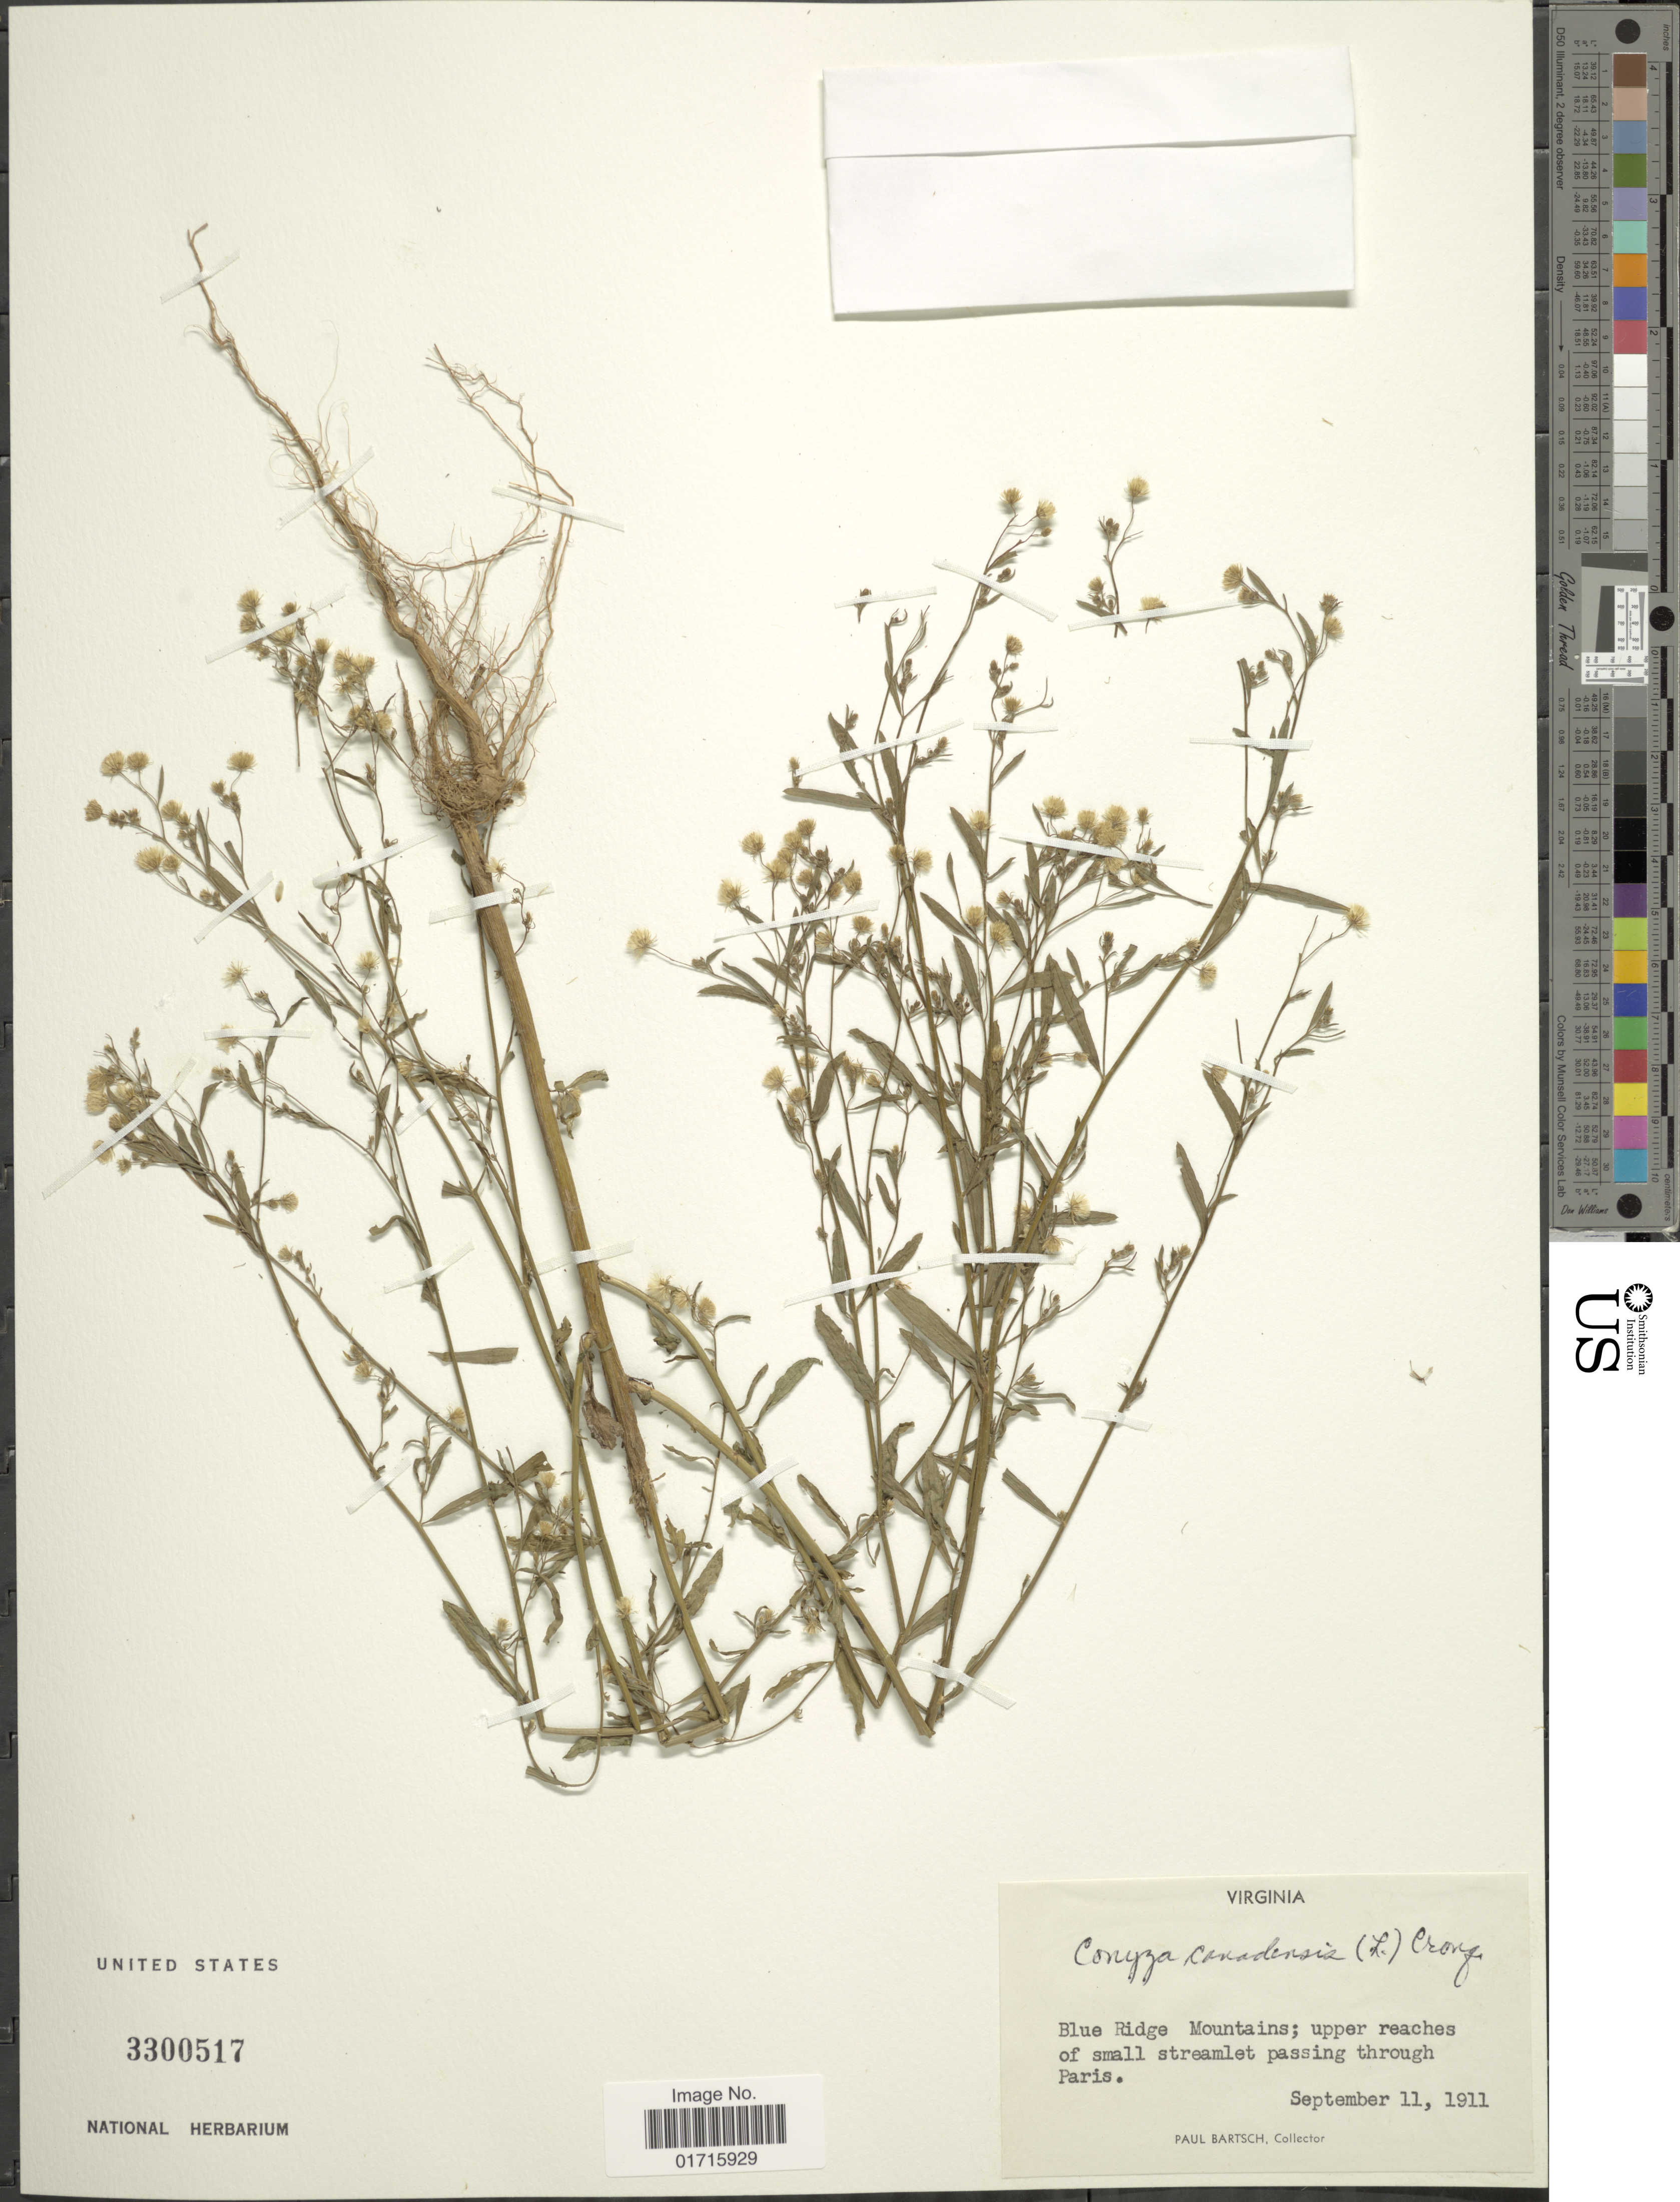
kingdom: Plantae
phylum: Tracheophyta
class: Magnoliopsida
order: Asterales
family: Asteraceae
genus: Conyza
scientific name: Conyza canadensis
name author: (L.) Cronq.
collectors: P. Bartsch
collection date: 1911-09-11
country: United States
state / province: Virginia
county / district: Fauquier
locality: Blue Ridge Mountains; upper reaches of small streamlet passing through Paris. Virginia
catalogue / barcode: US 3300517